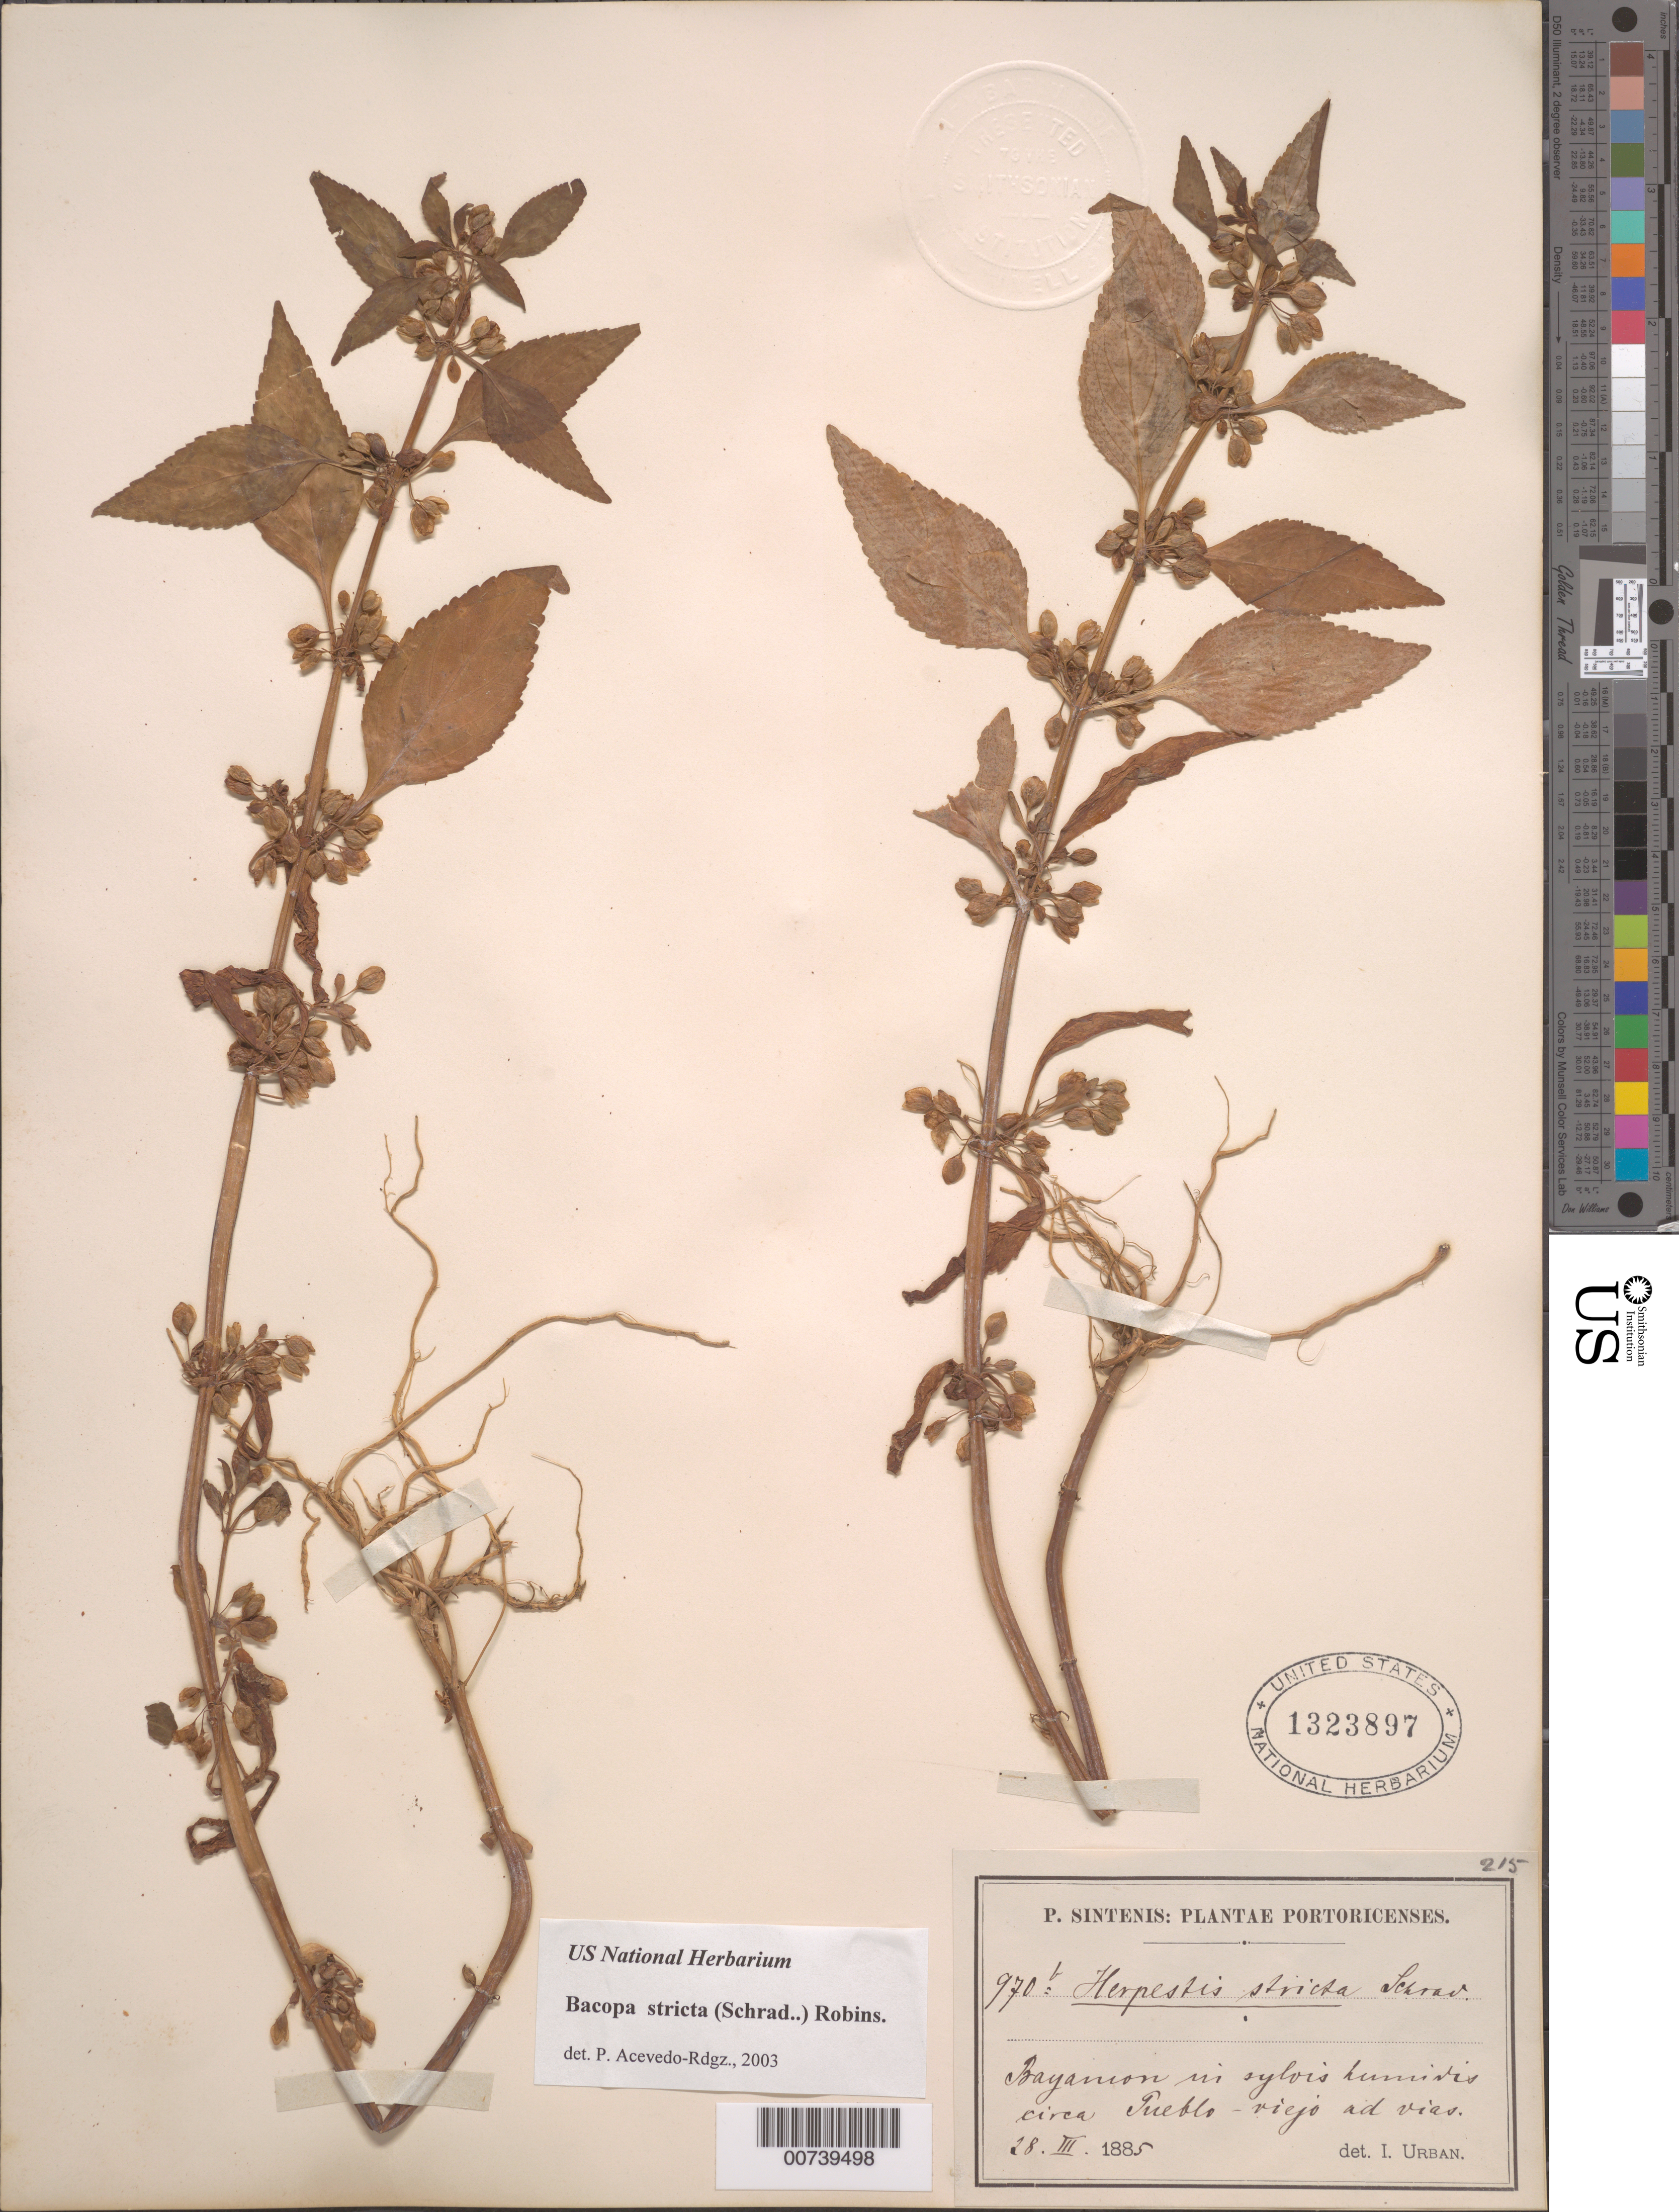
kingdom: Plantae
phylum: Tracheophyta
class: Magnoliopsida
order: Lamiales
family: Plantaginaceae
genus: Bacopa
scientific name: Bacopa stricta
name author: (Schrad.) B.L. Rob.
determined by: Acevedo-Rodríguez, P., (BOT), Smithsonian Institution - National Museum of Natural History (UNITED STATES)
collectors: P. Sintenis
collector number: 970b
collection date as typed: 28 Mar 1885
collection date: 1885-03-28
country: Puerto Rico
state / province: Guaynabo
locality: Bayamon in sylvis humidis circa Pueblo Viejo ad vias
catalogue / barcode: US 1323897